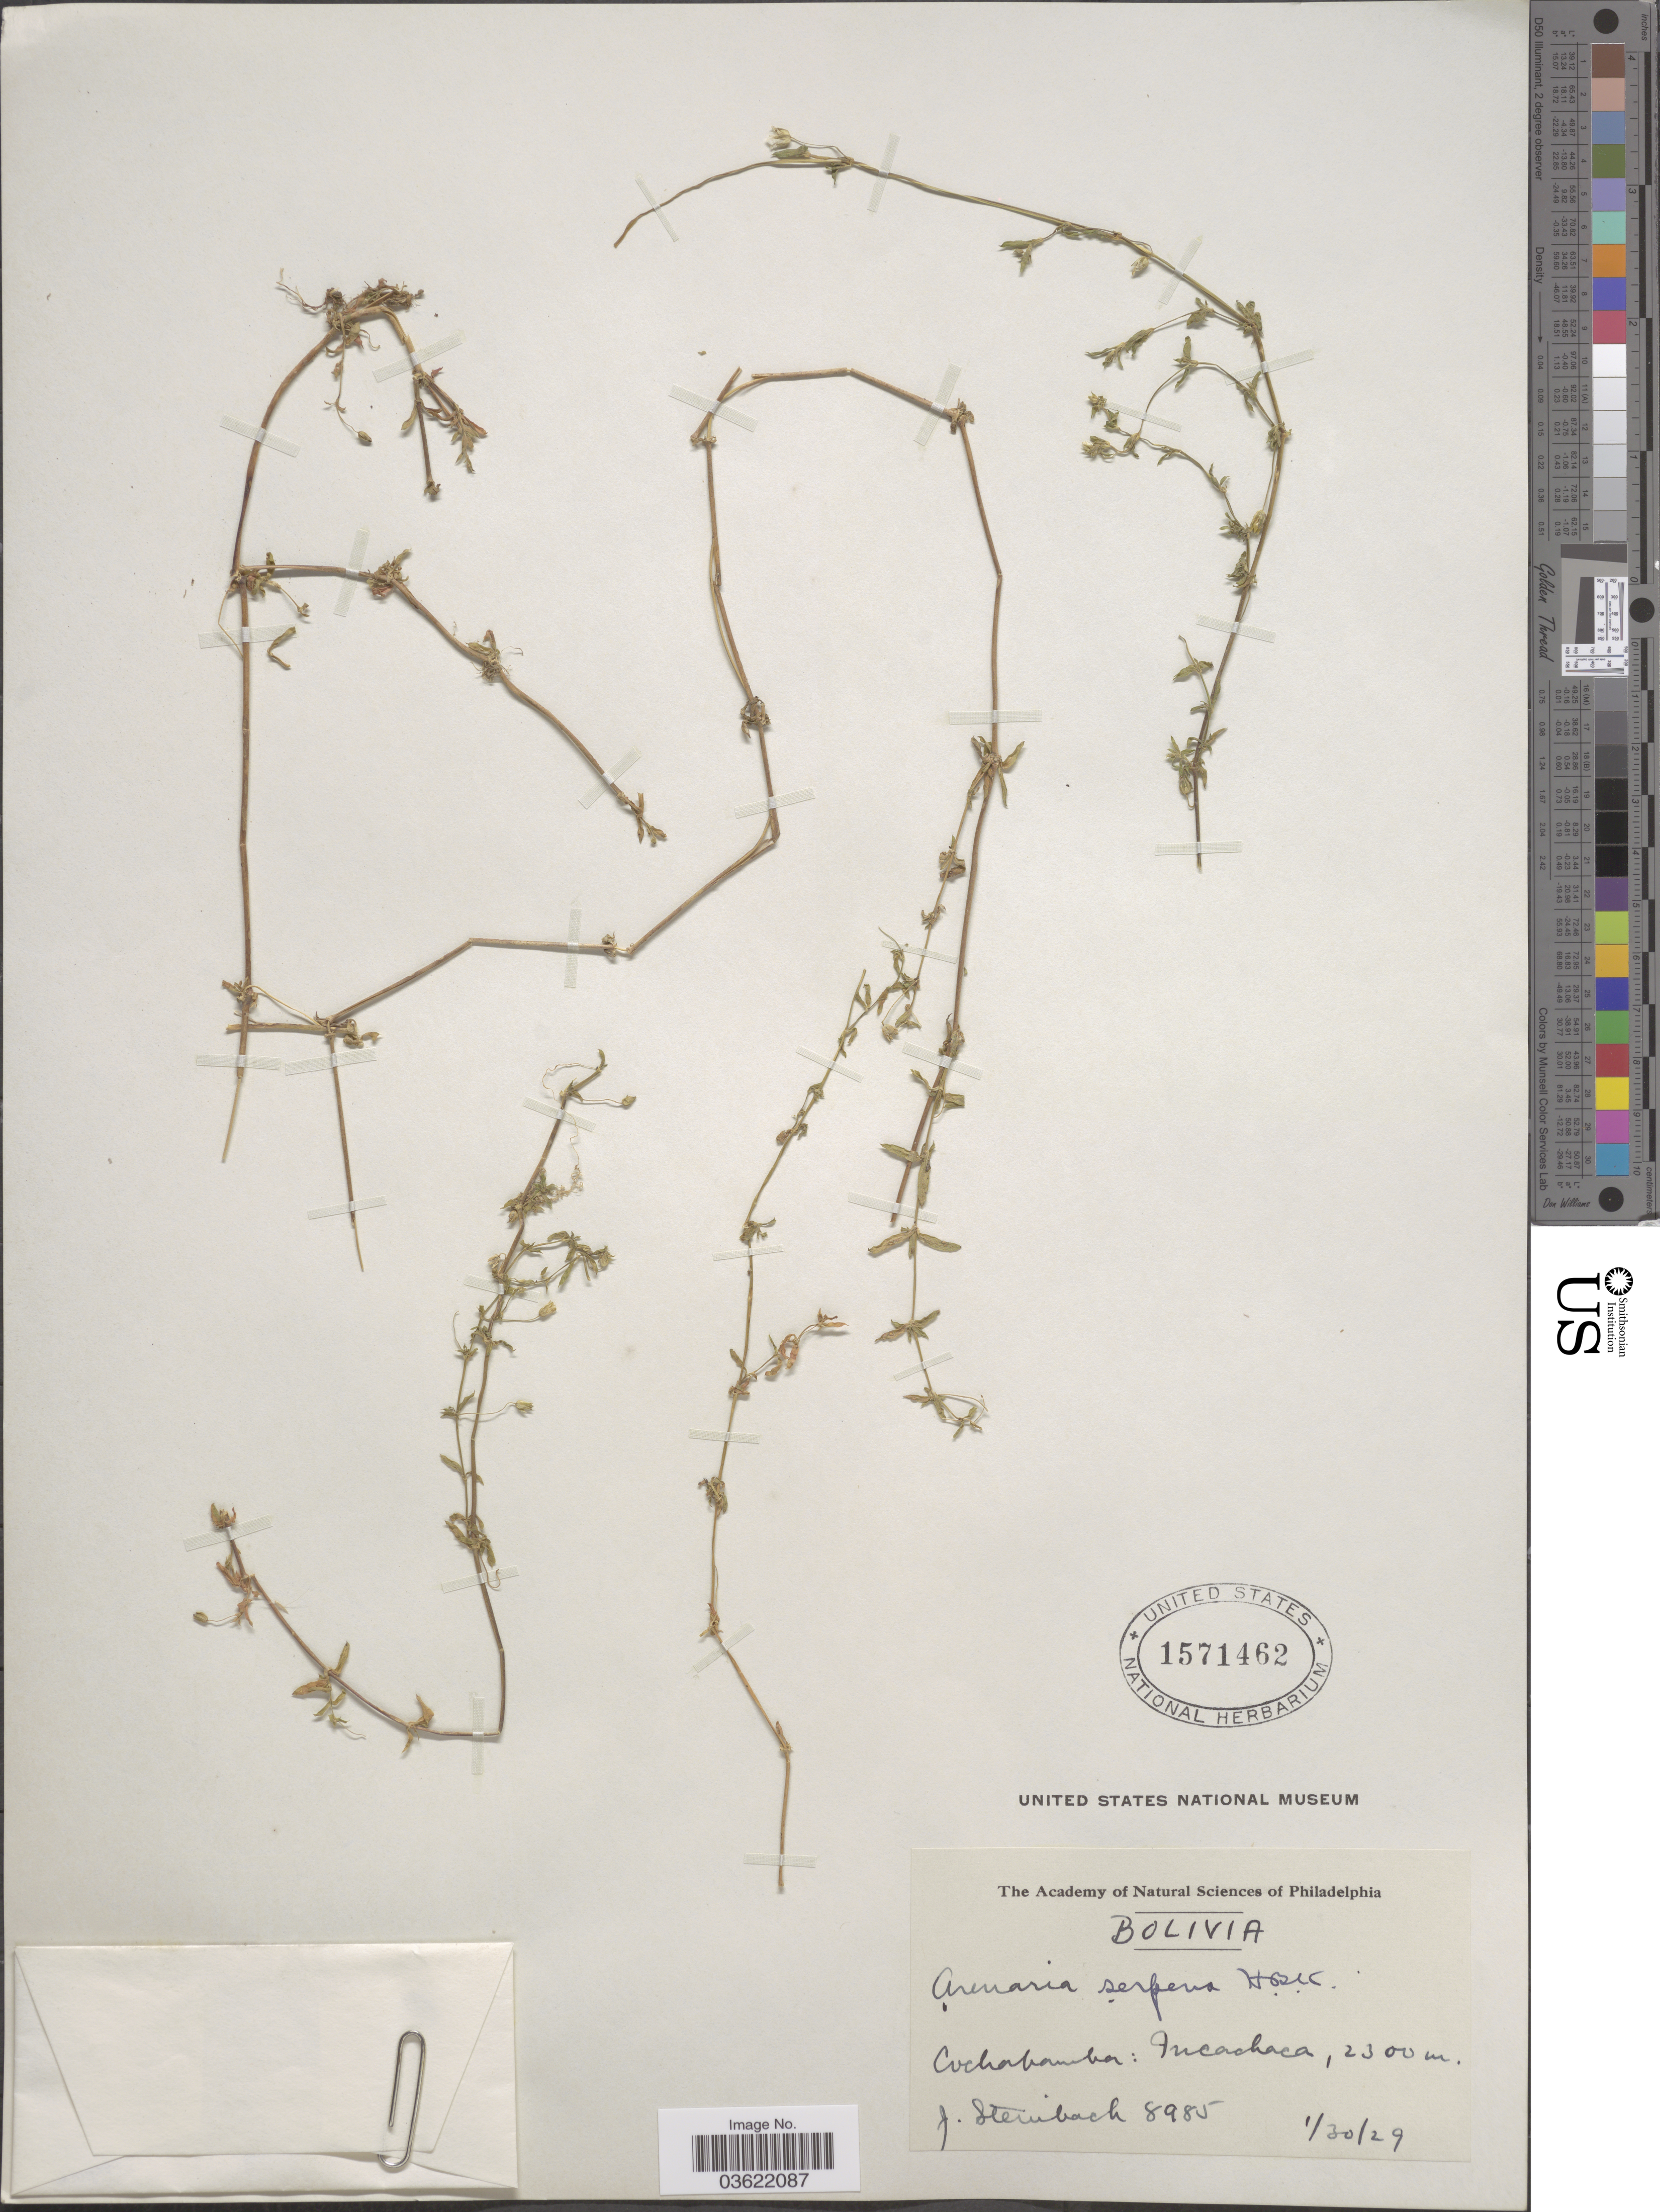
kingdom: Plantae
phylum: Tracheophyta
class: Magnoliopsida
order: Caryophyllales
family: Caryophyllaceae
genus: Arenaria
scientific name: Arenaria serpens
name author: Kunth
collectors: J. Steinbach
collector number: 8985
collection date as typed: Transcribed d/m/y: 30/1/29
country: Bolivia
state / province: Cochabamba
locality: Incachaca.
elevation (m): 2300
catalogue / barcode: US 1571462